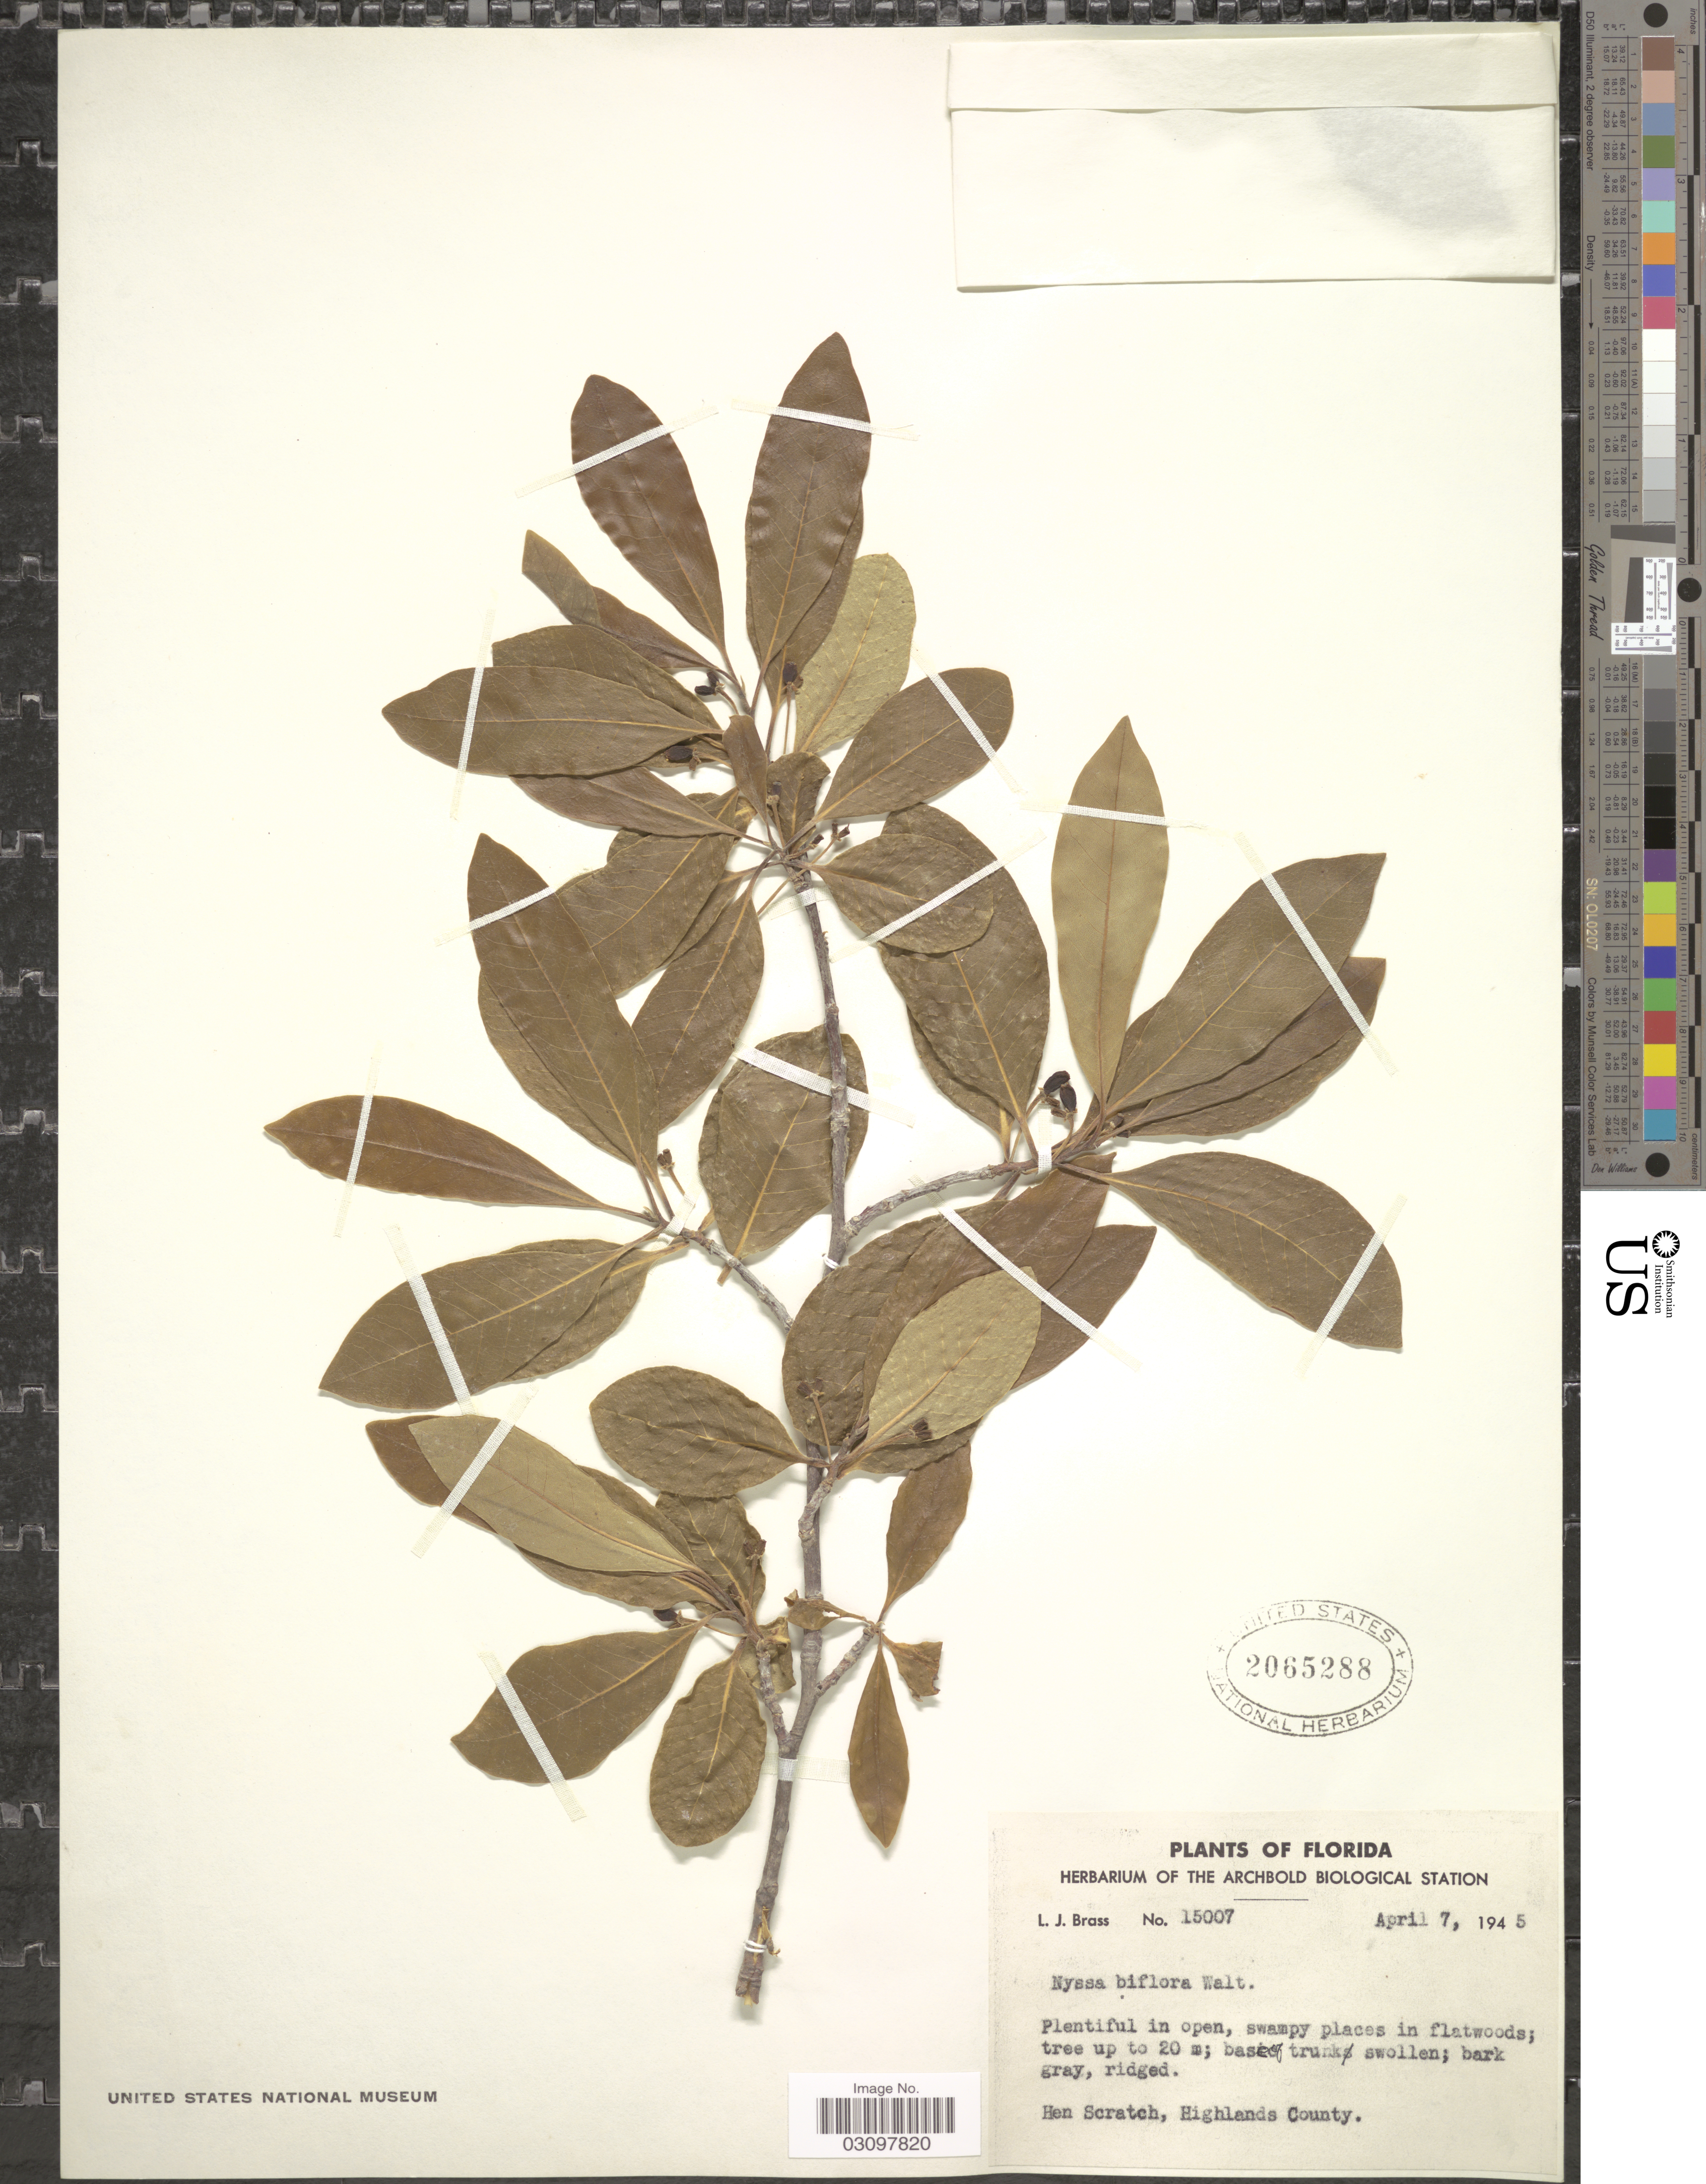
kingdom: Plantae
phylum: Tracheophyta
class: Magnoliopsida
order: Cornales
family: Nyssaceae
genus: Nyssa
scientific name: Nyssa biflora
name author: Walter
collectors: L. J. Brass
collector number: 15007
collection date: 1945-04-07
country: United States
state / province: Florida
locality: Hen Scratch, Highlands County.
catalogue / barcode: US 2065288